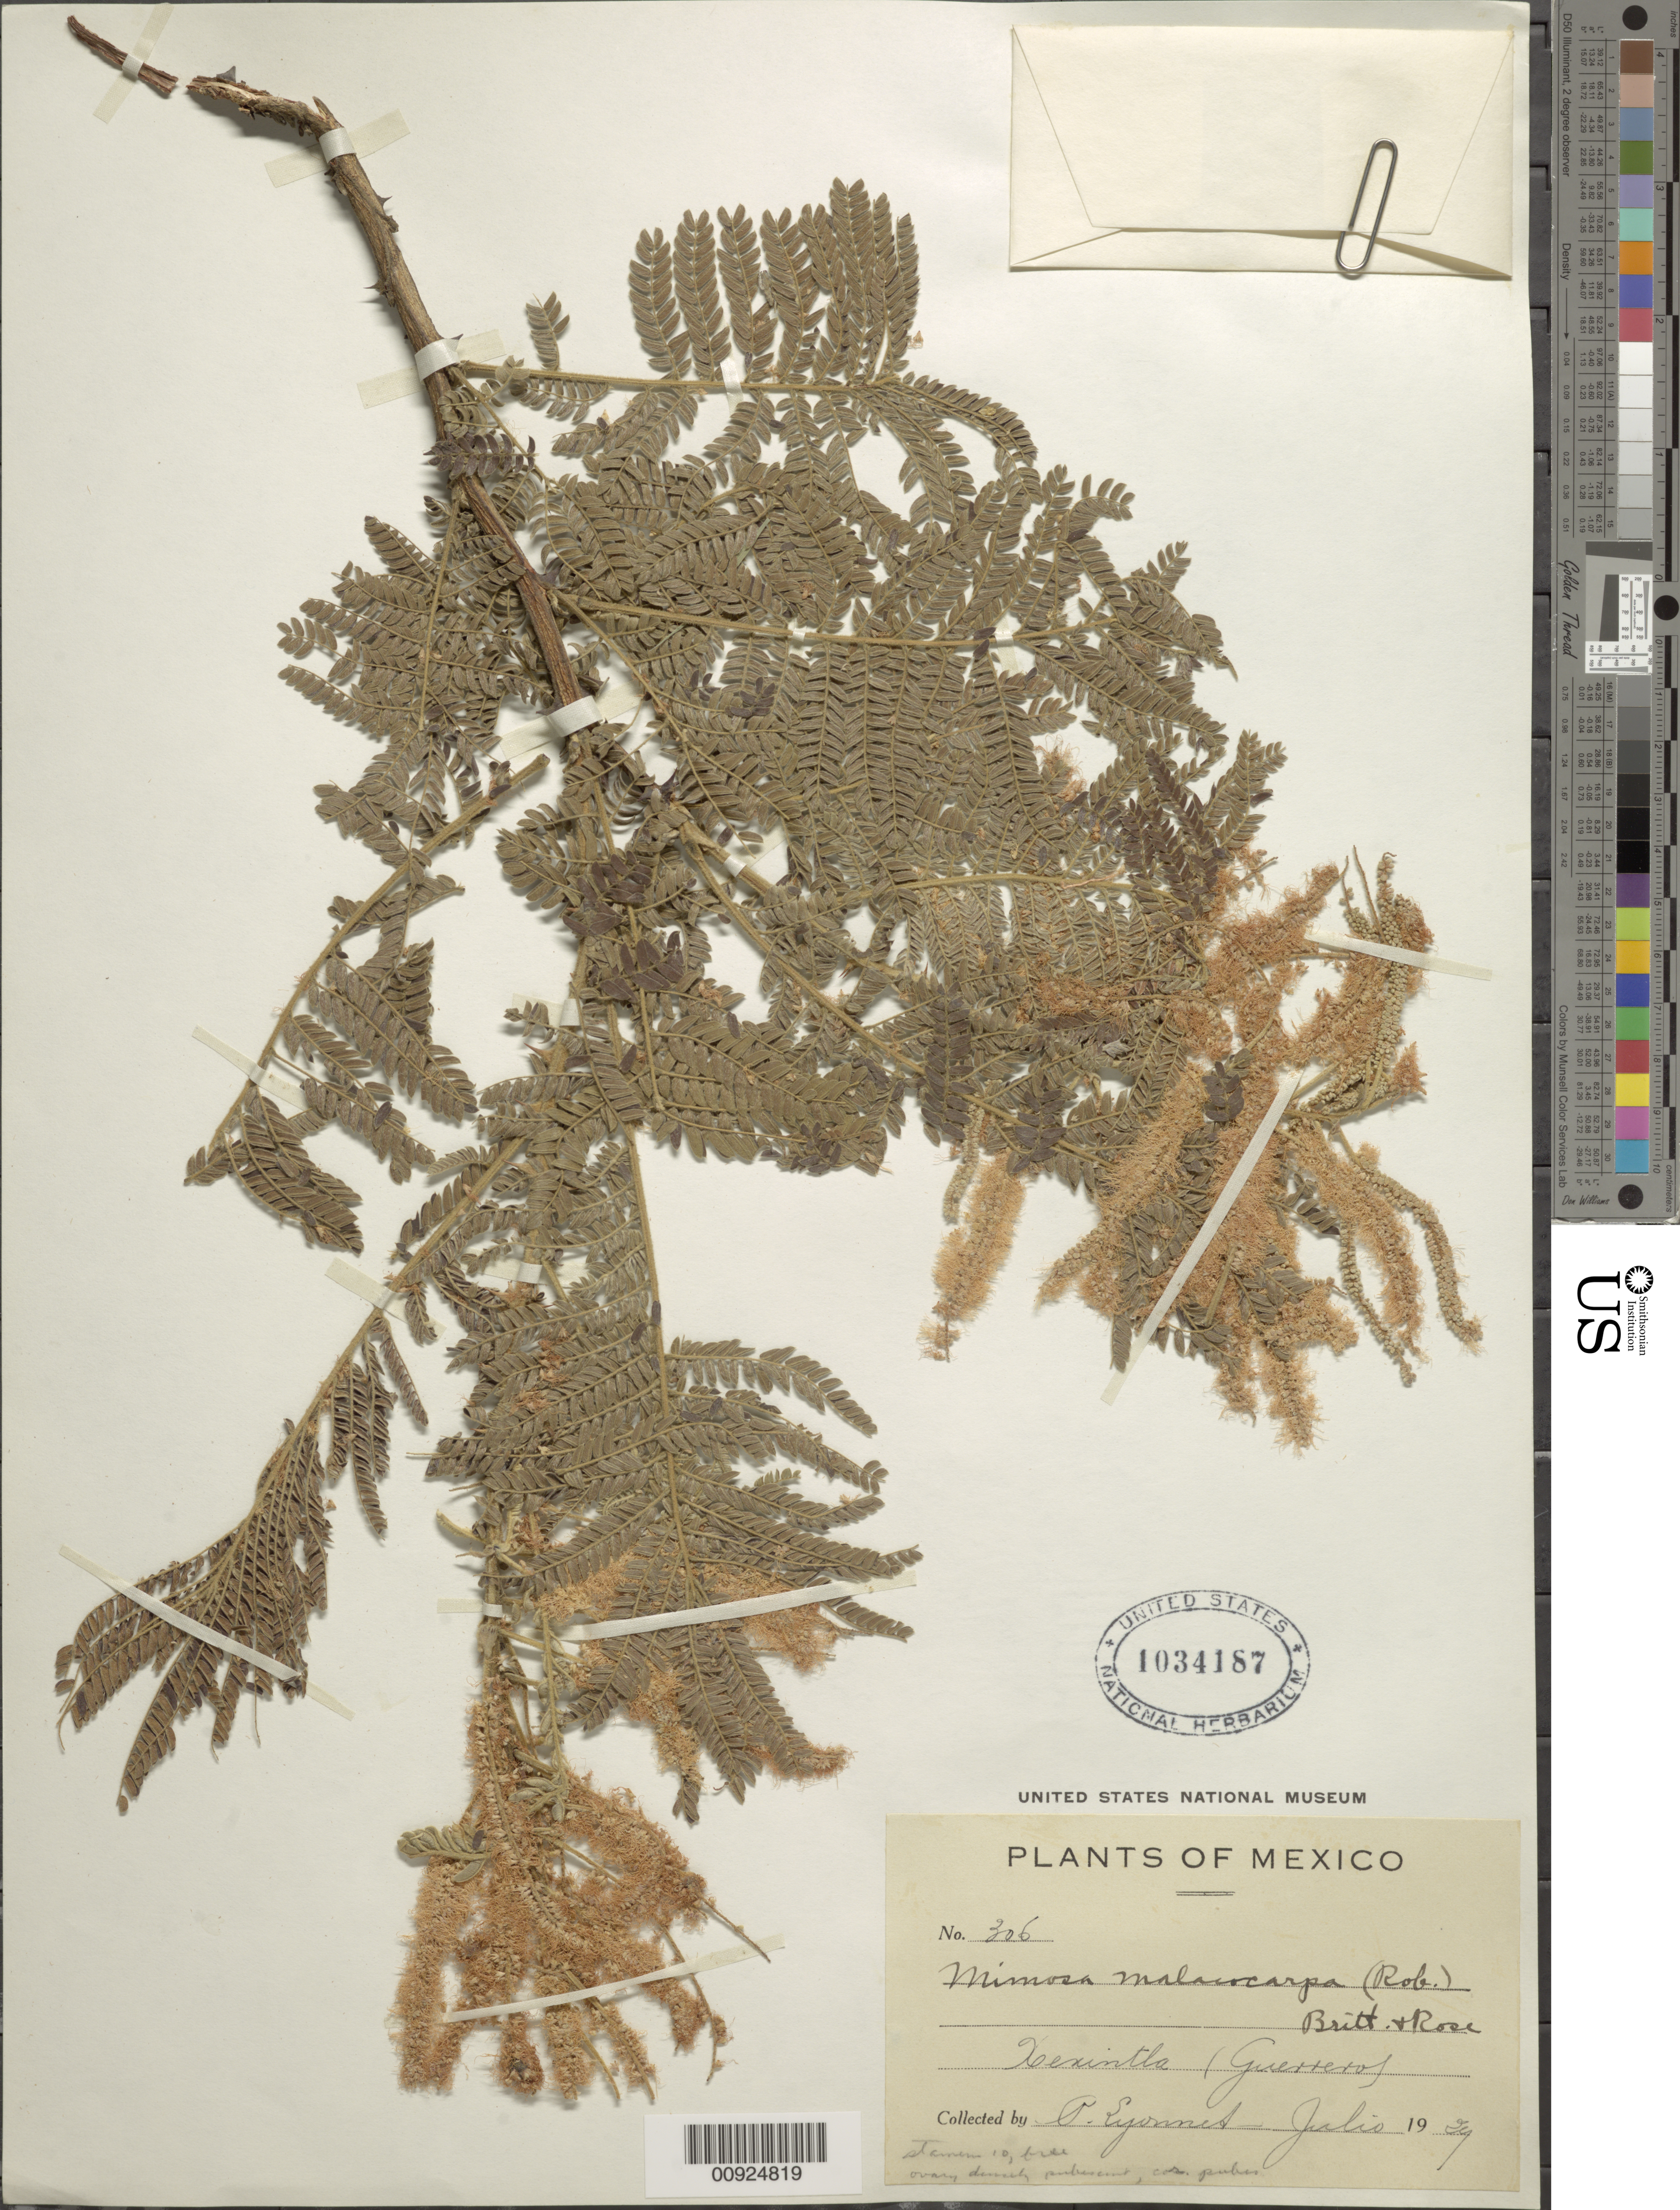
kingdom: Plantae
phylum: Tracheophyta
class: Magnoliopsida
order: Fabales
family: Fabaceae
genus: Mimosa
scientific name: Mimosa malacocarpa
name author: (B.L. Rob.) Britton & Rose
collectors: Bro. E. Lyonnet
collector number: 306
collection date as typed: Jul 1929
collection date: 1929-07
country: Mexico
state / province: Guerrero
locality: Xexintla [sic] (Guerrero).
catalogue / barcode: US 1034187